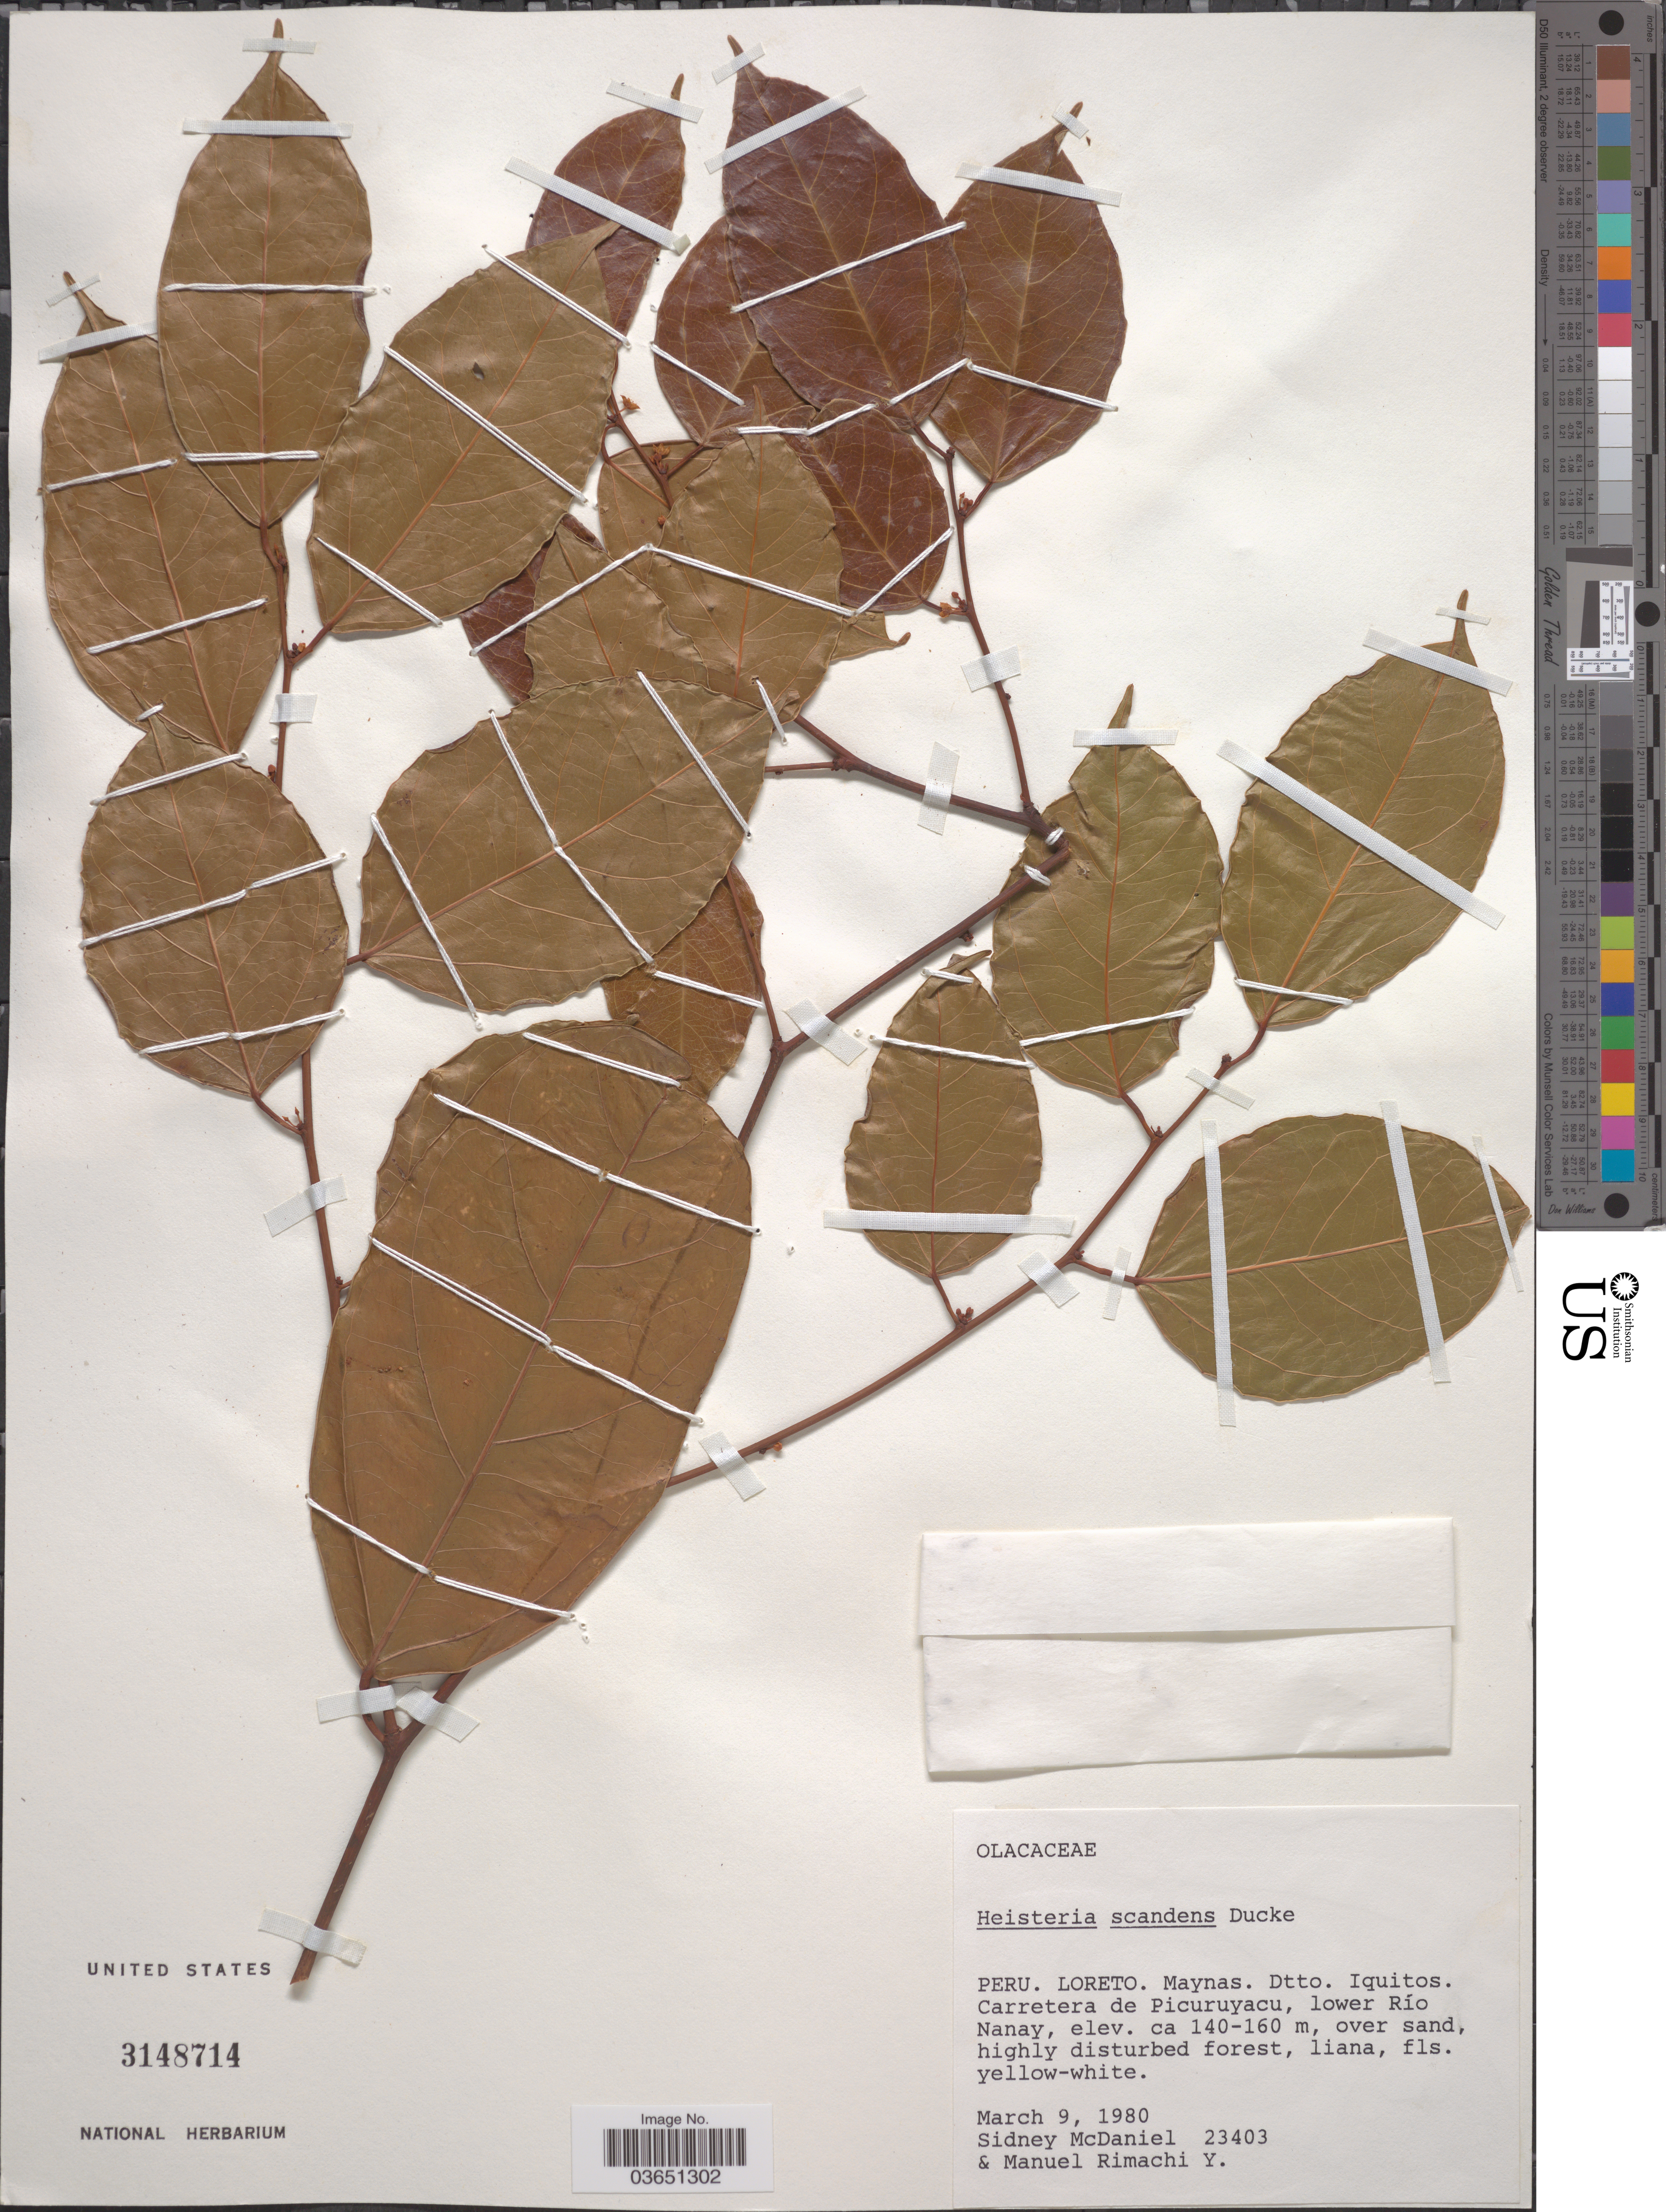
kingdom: Plantae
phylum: Tracheophyta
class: Magnoliopsida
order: Santalales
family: Erythropalaceae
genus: Heisteria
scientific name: Heisteria scandens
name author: Ducke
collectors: S. McDaniel & M. Rimachi Y.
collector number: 23403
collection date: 1980-03-09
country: Peru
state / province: Loreto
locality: Maynas. Dtto. Iquitos. Carretera de Picuruyacu, lower Río Nanay.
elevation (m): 140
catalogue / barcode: US 3148714